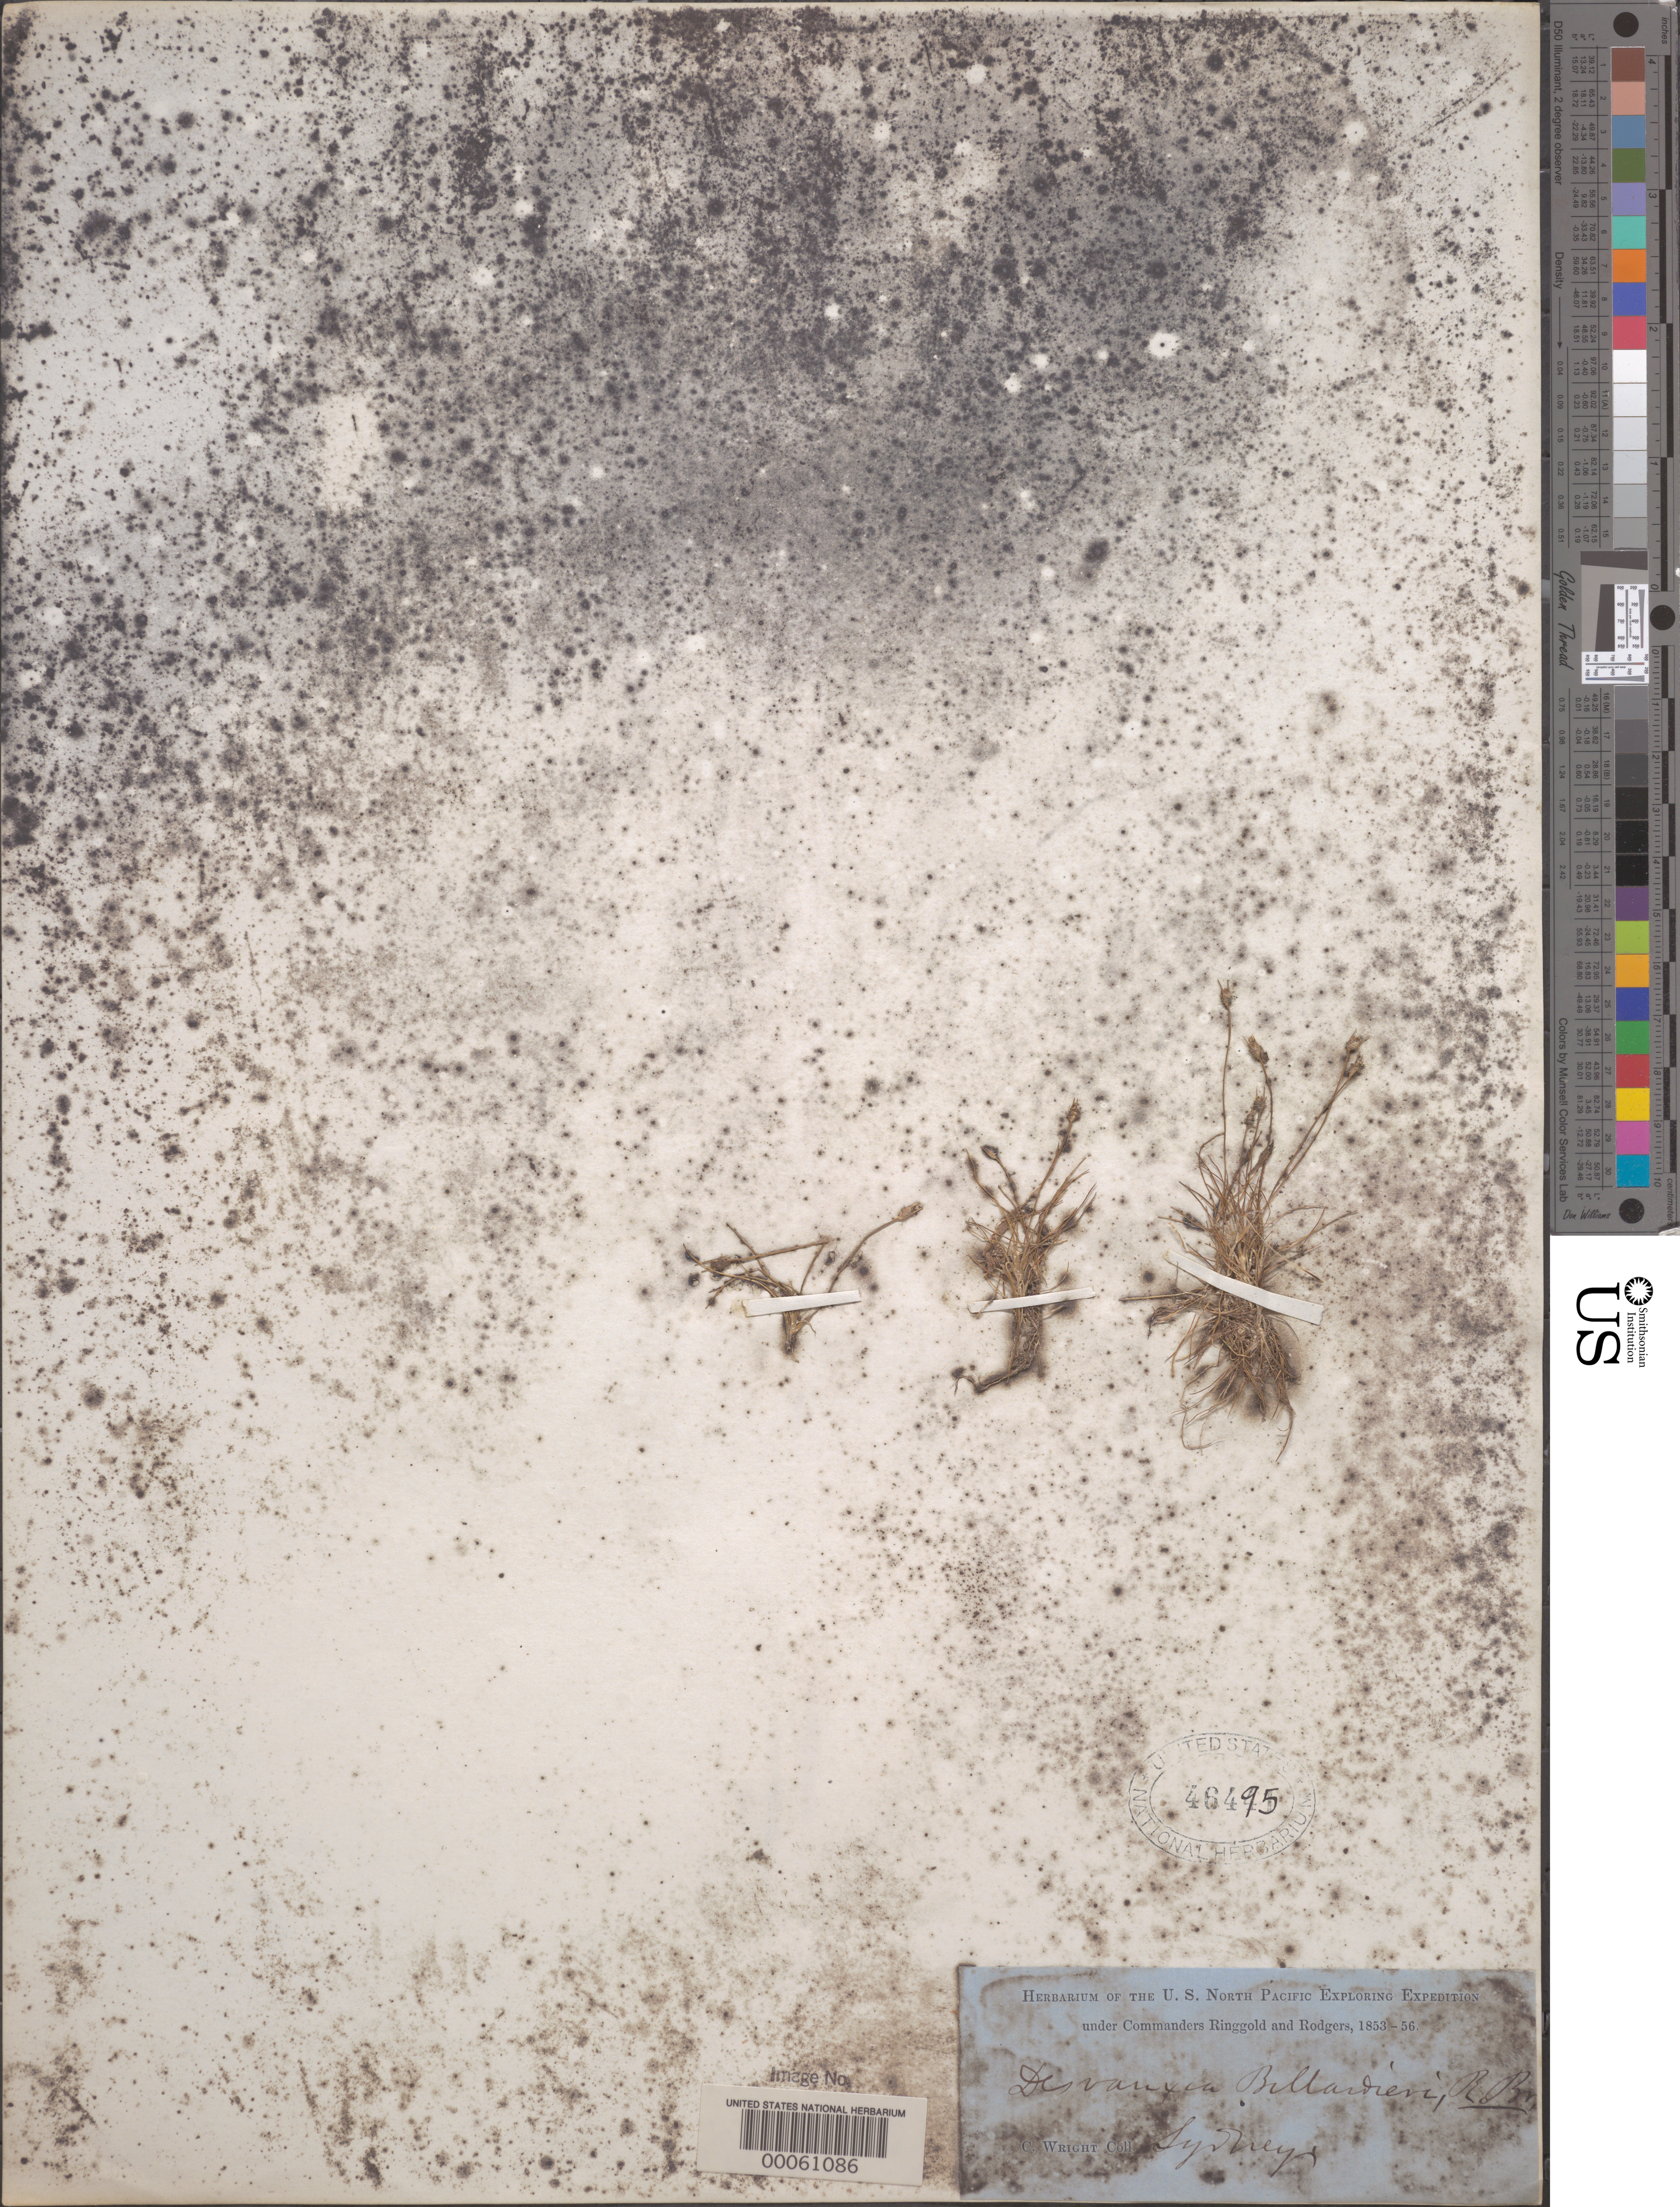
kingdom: Plantae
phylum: Tracheophyta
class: Liliopsida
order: Poales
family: Restionaceae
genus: Centrolepis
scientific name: Centrolepis fascicularis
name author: Labill.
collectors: C. Wright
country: Australia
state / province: New South Wales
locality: Sydney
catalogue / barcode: US 46495